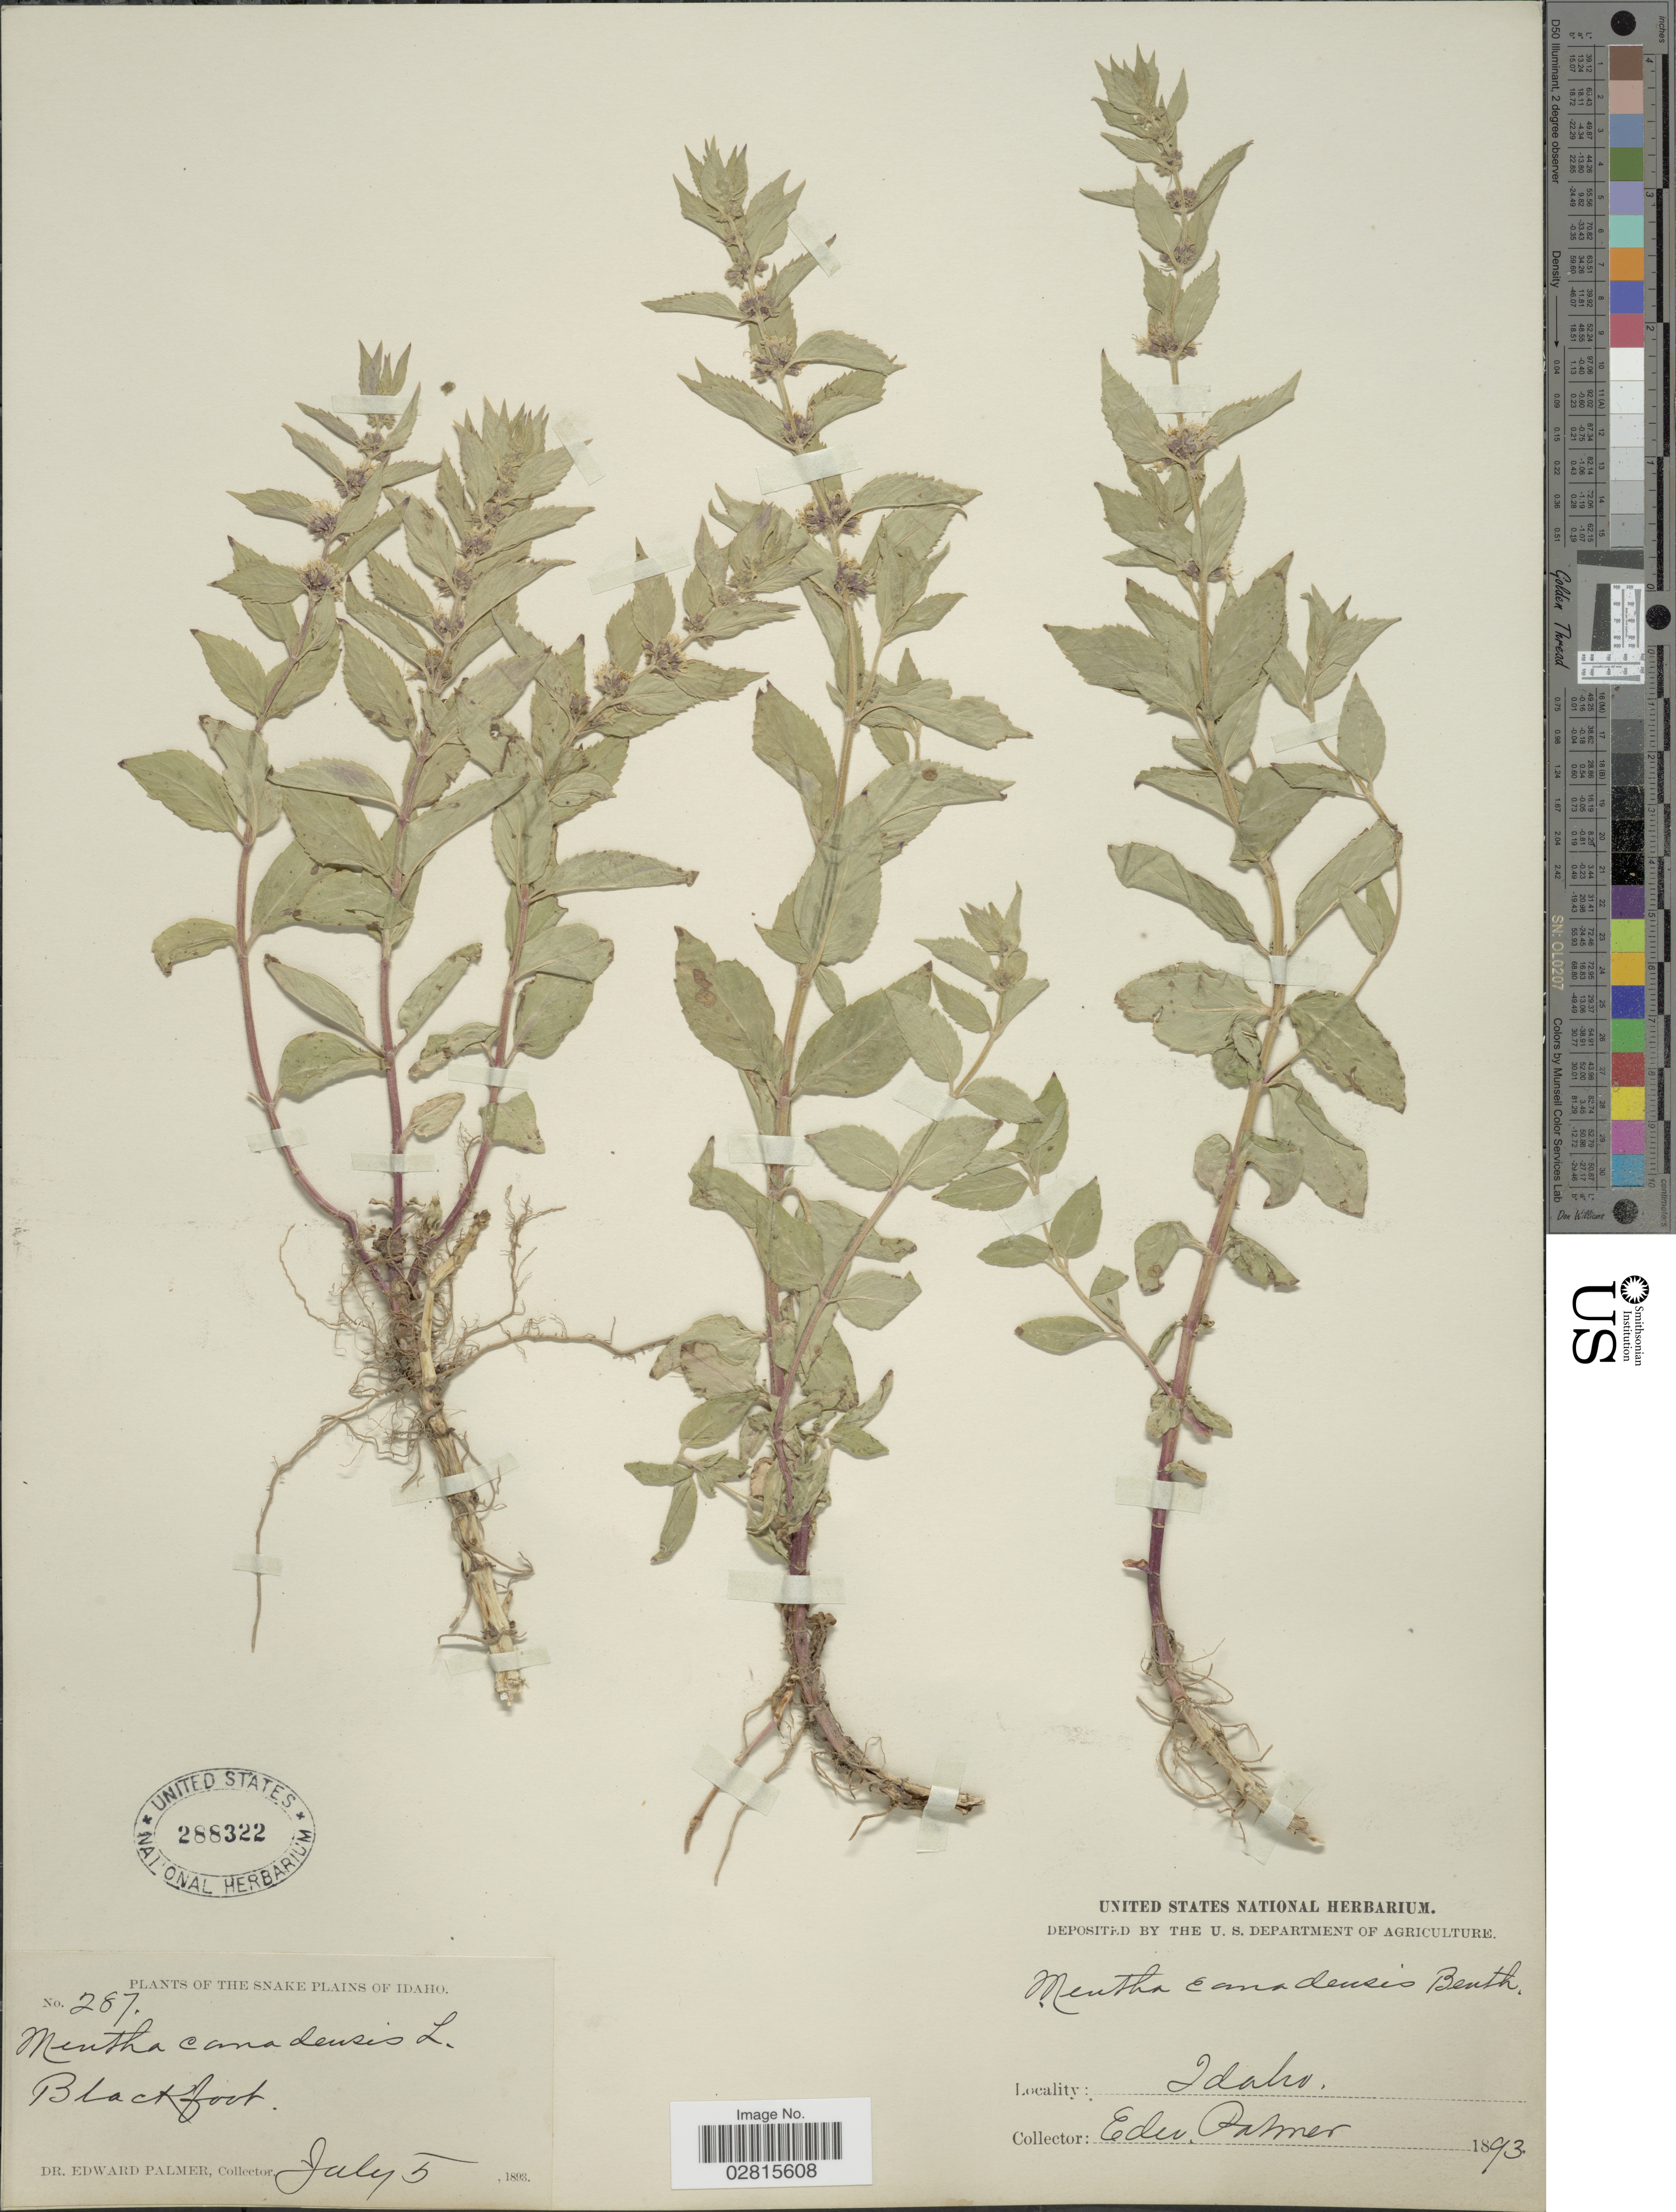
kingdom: Plantae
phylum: Tracheophyta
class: Magnoliopsida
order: Lamiales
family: Lamiaceae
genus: Mentha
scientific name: Mentha penardii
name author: (Briq.) Rydb.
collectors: E. Palmer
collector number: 287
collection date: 1893-07-05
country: United States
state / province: Idaho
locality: The Snake Plains of Idaho, Blackfoot.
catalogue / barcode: US 288322